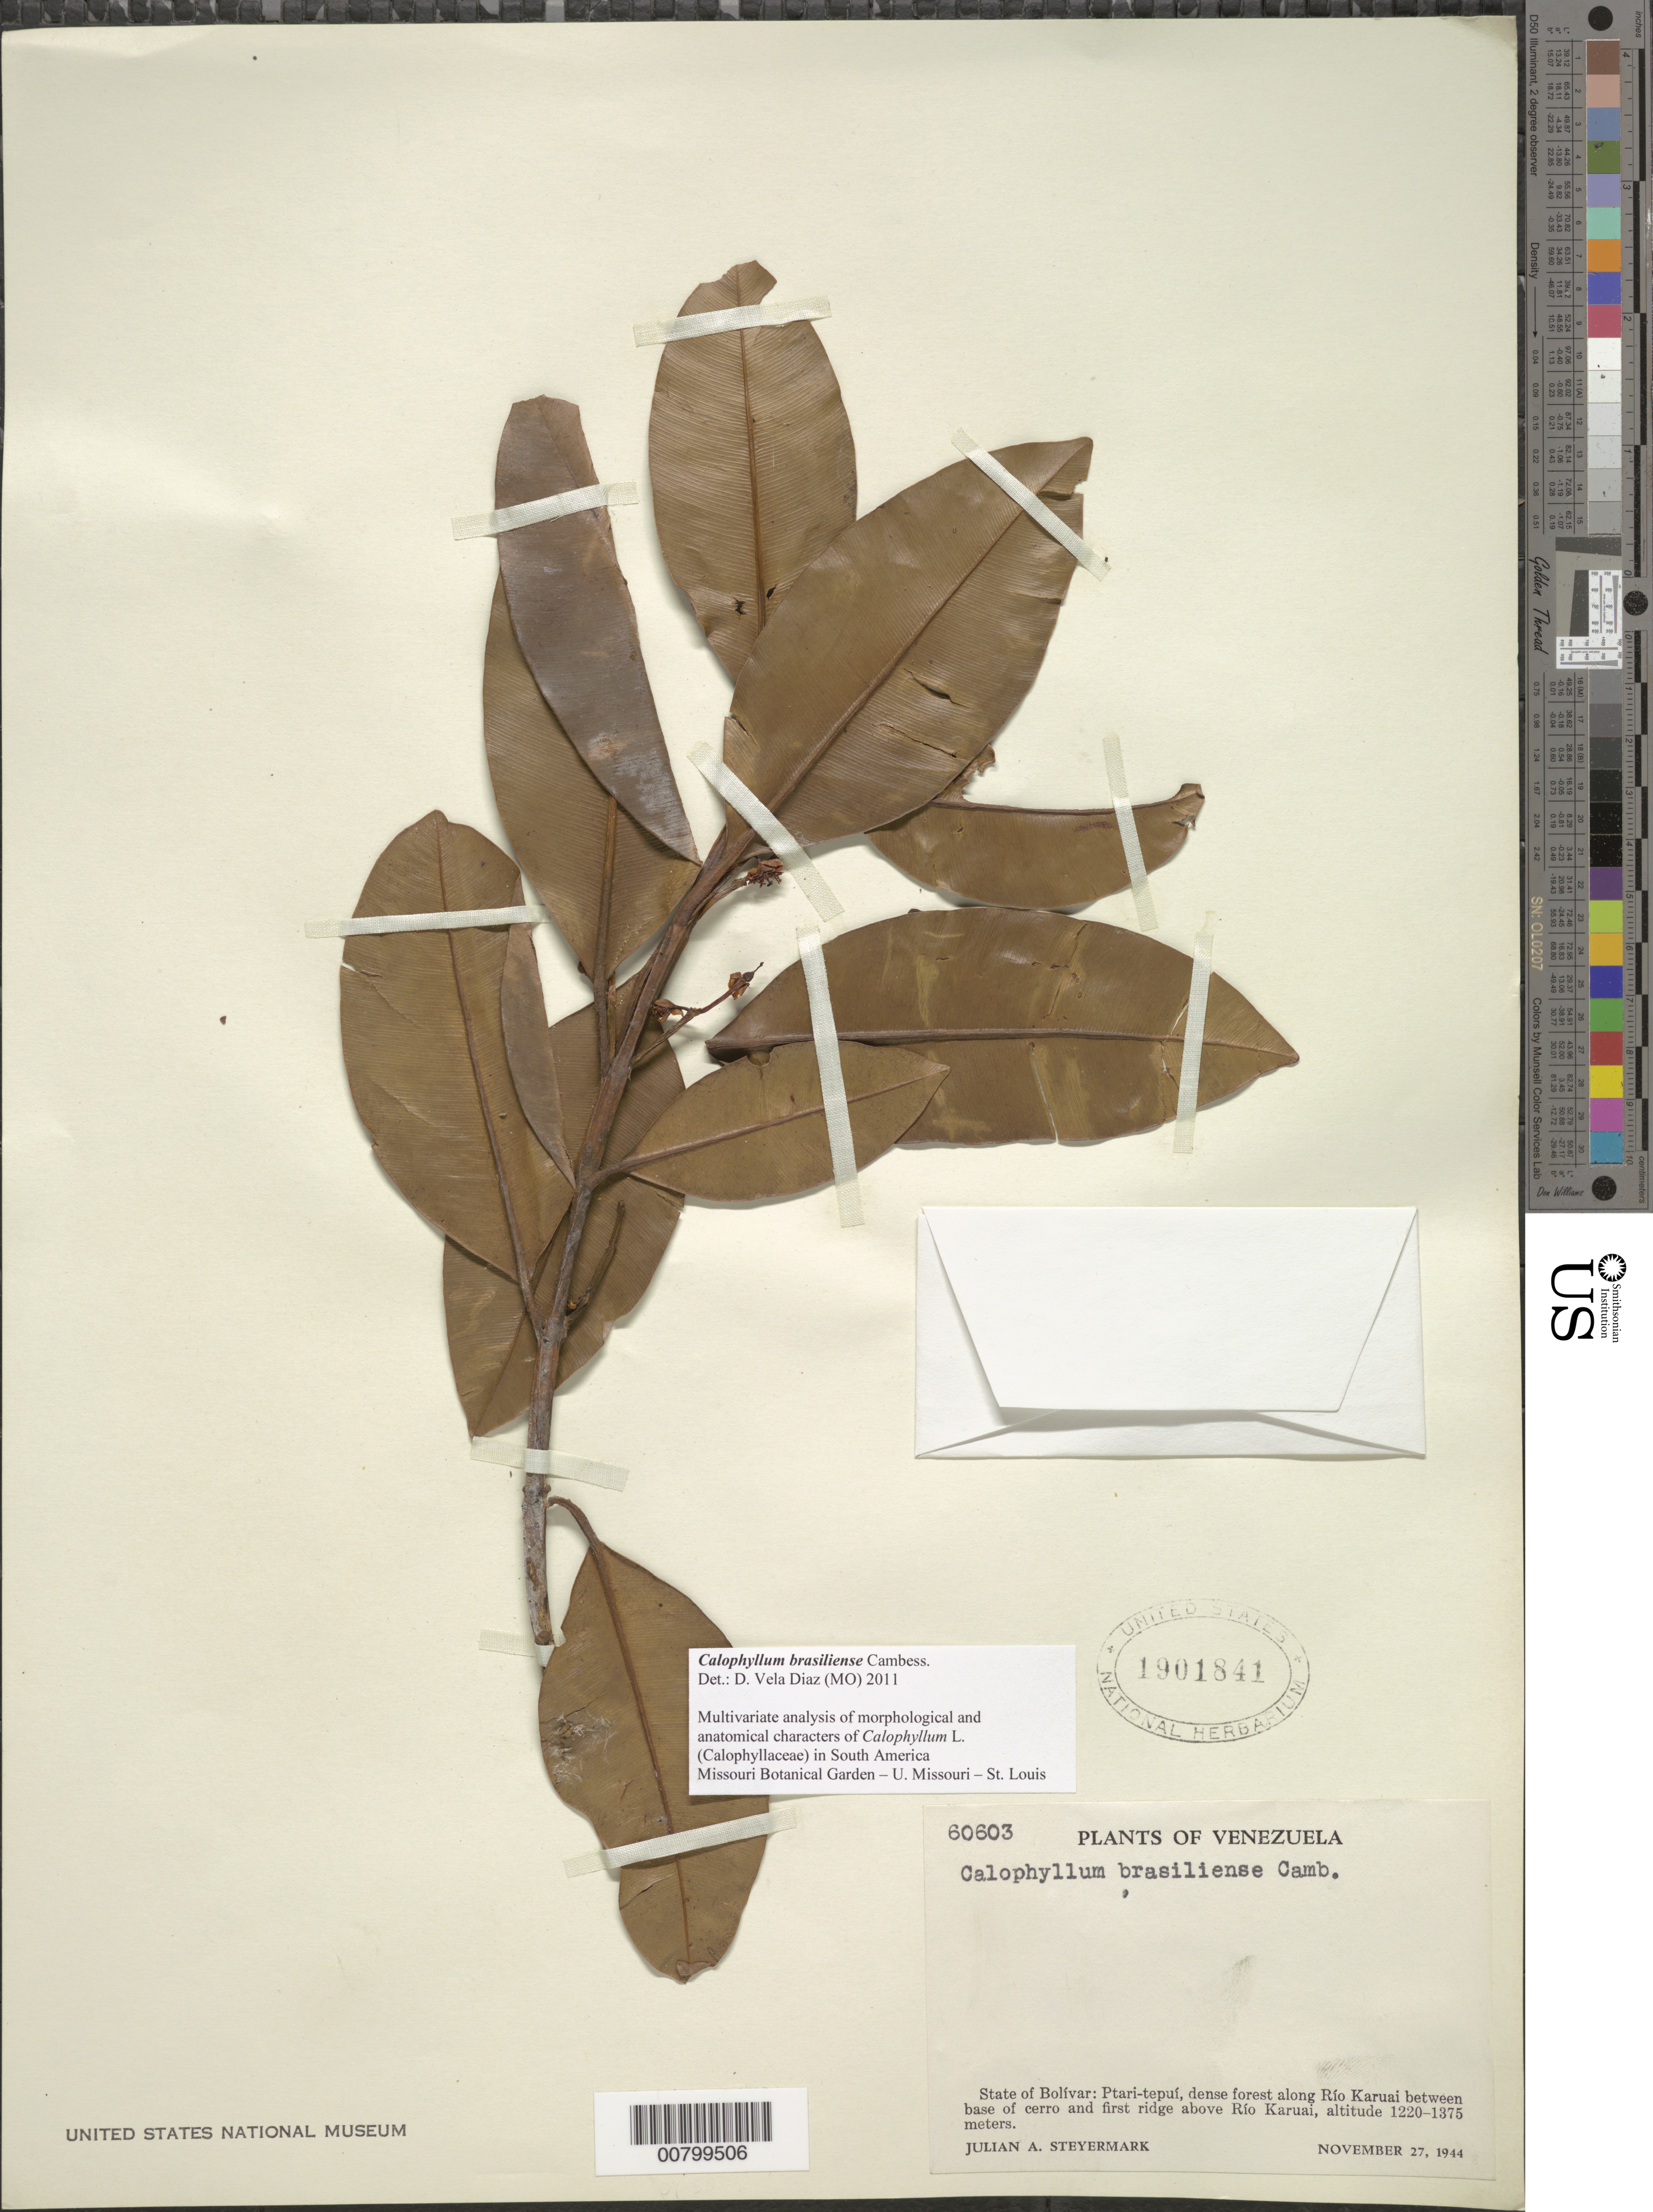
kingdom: Plantae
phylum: Tracheophyta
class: Magnoliopsida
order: Malpighiales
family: Calophyllaceae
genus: Calophyllum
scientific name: Calophyllum brasiliense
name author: Cambess.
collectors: J. Steyermark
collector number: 60603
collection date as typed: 27-Nov-44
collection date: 1944-11-27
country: Venezuela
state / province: Bolívar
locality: Ptari-tepuí, between Río Karuai and first ridge above Río Karuai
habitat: Dense forest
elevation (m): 1220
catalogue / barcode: US 1901841